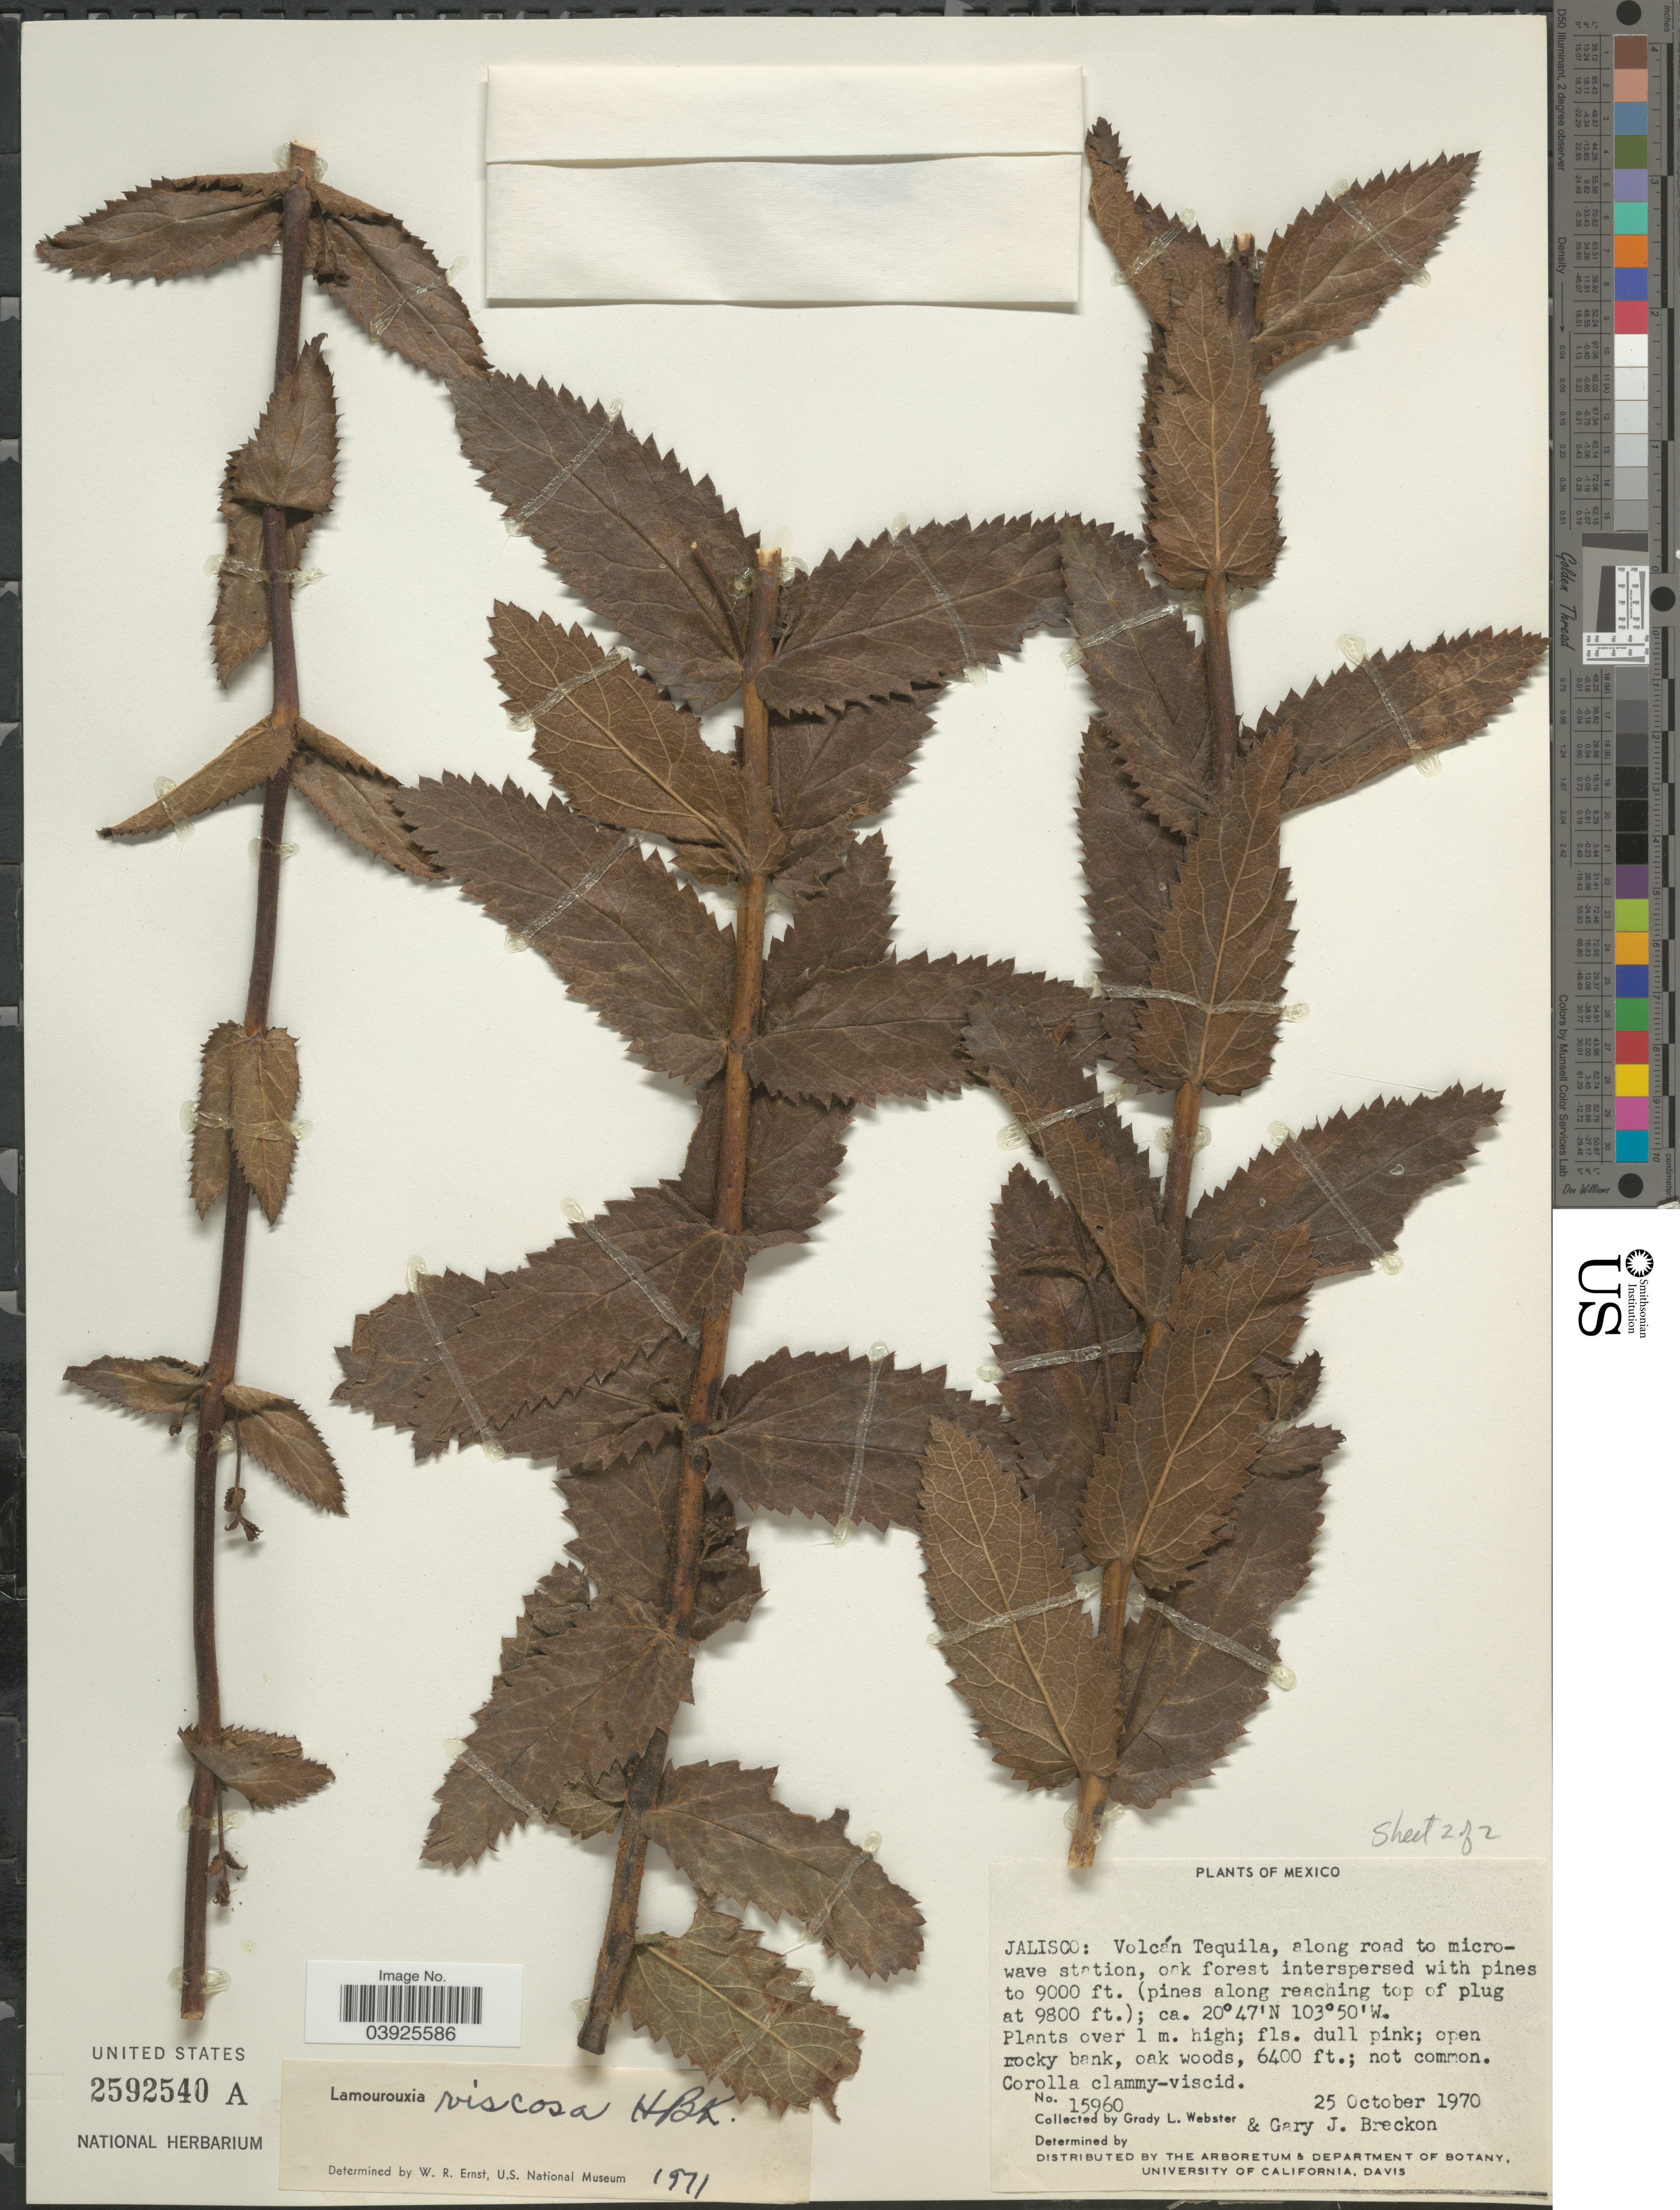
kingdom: Plantae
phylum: Tracheophyta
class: Magnoliopsida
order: Lamiales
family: Orobanchaceae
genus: Lamourouxia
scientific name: Lamourouxia viscosa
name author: Kunth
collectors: G. L. Webster & G. Breckon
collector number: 15960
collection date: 1970-10-25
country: Mexico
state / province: Jalisco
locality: Volcán Tequila, along road to microwave station.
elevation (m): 1951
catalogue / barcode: US 2592540A